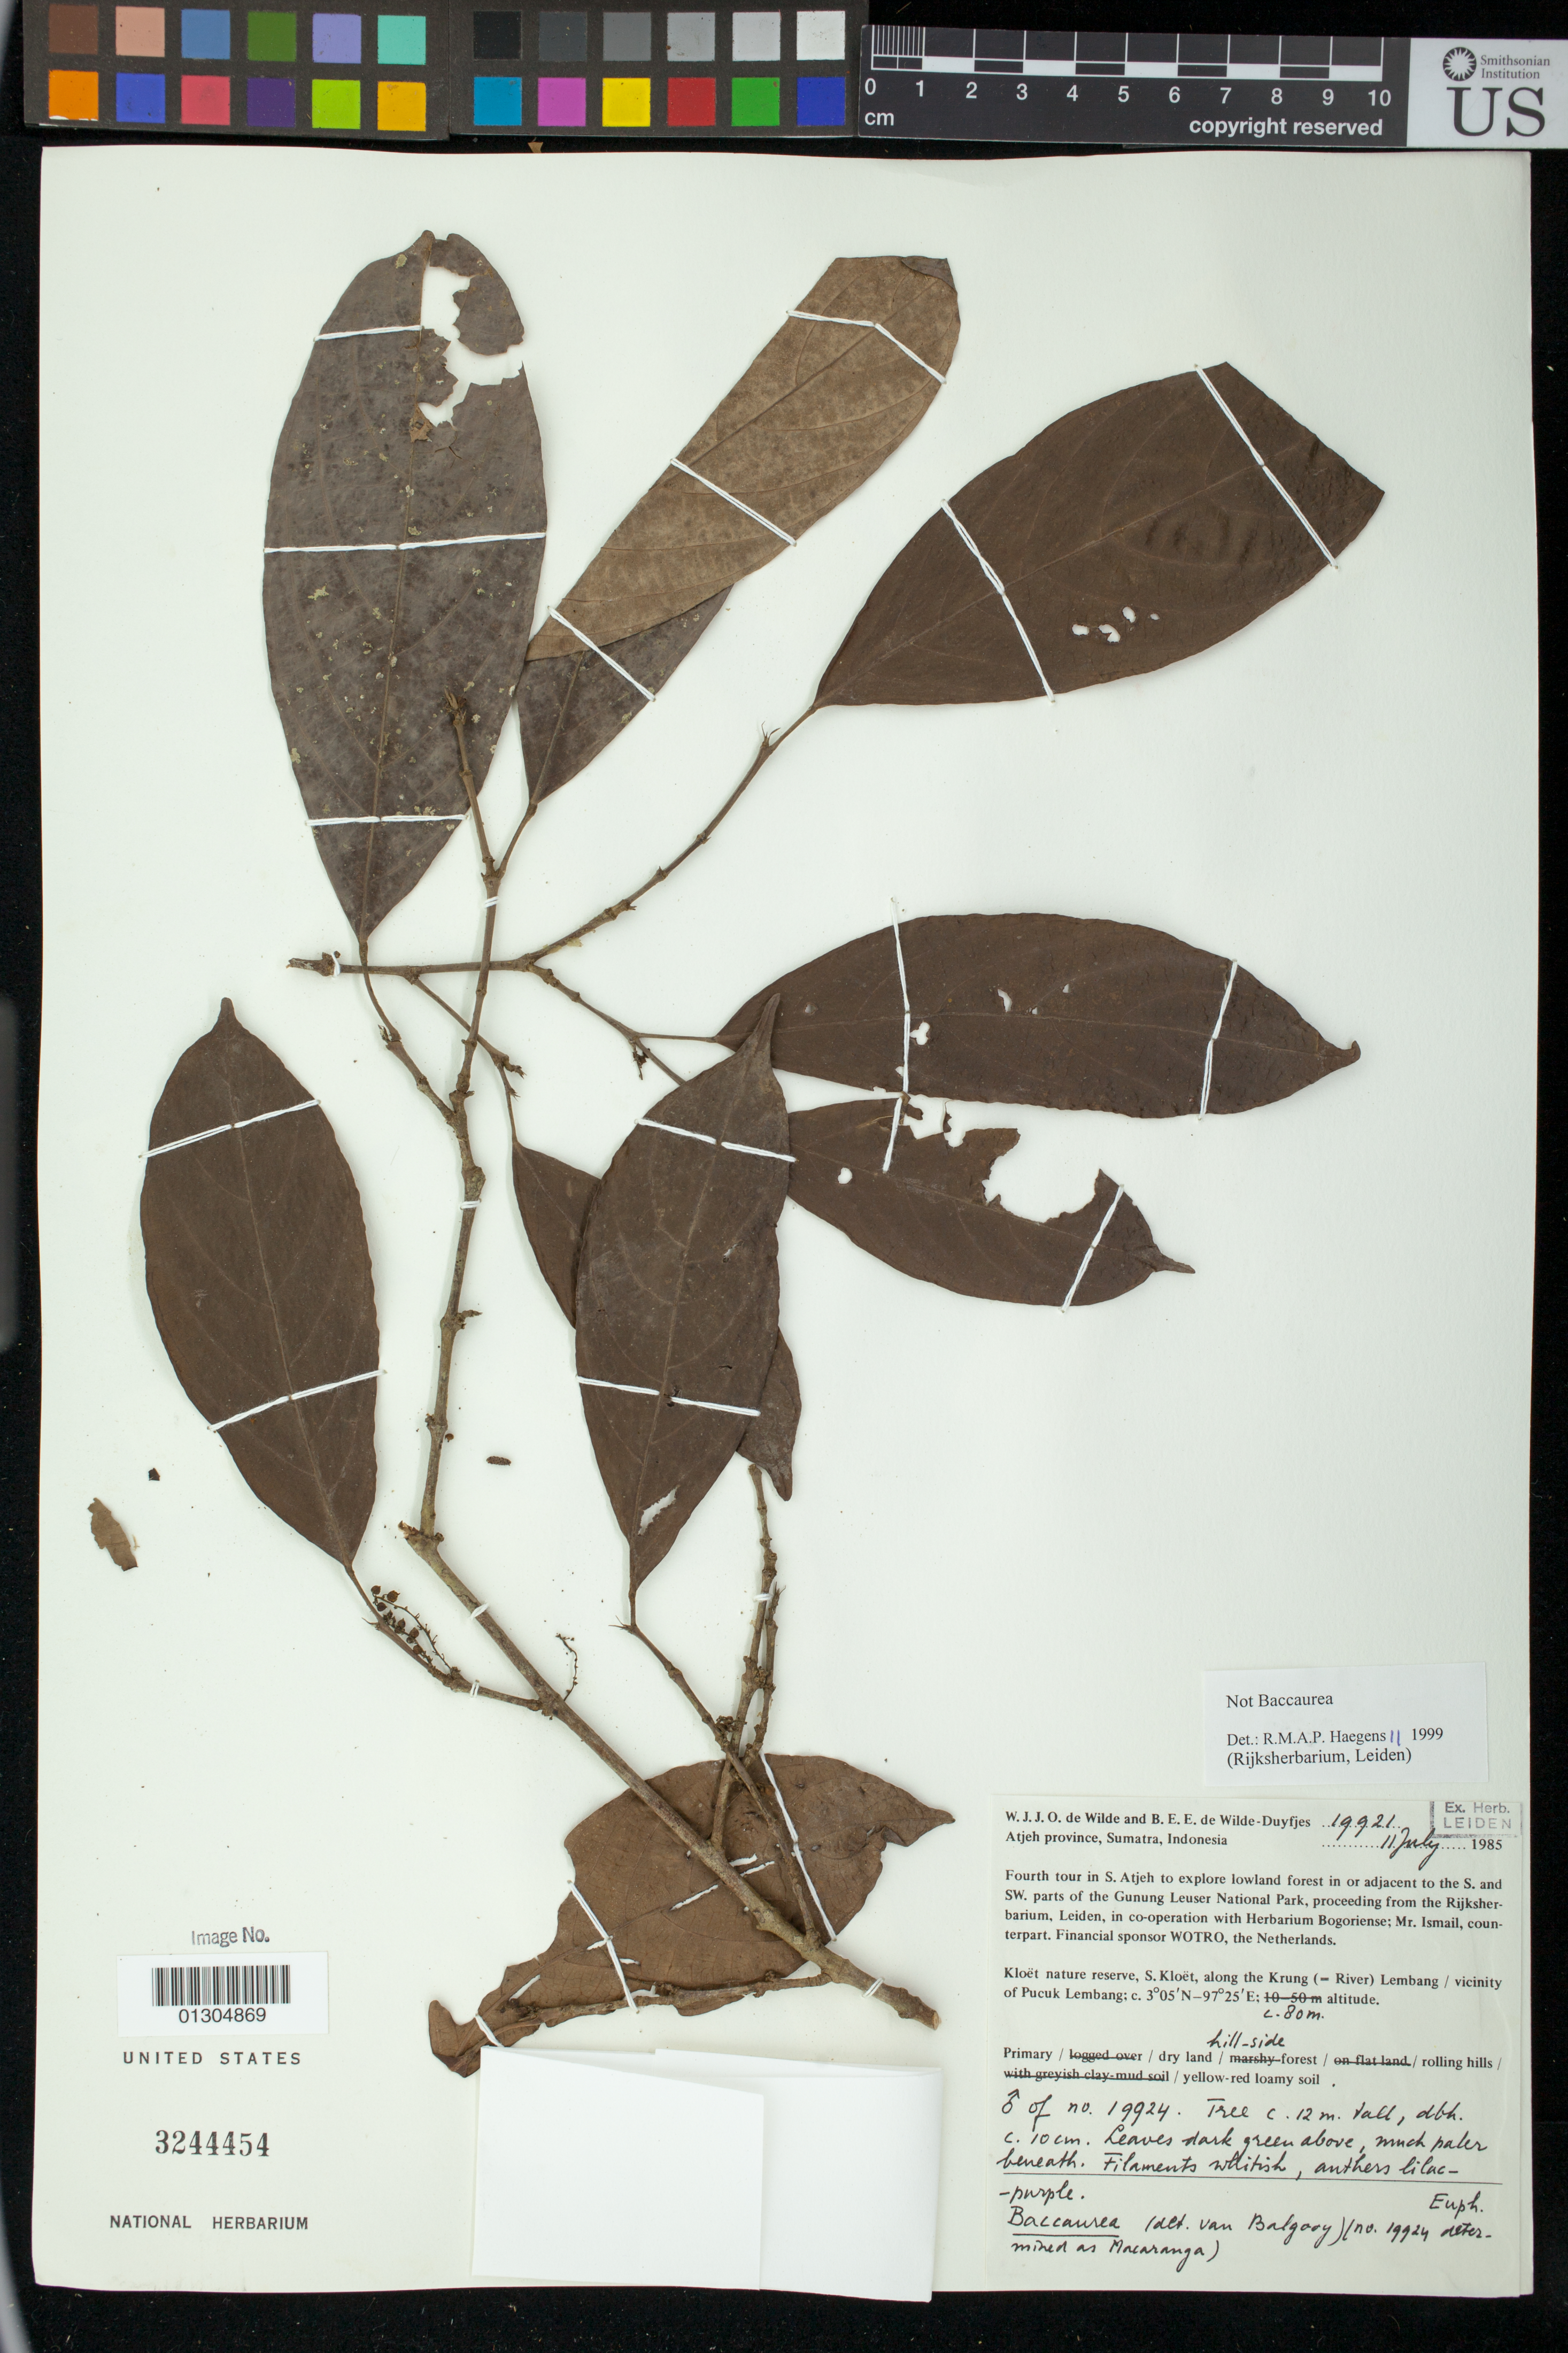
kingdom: Plantae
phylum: Tracheophyta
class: Magnoliopsida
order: Malpighiales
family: Euphorbiaceae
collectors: W. J. de Wilde & B. E. de Wilde-Duyfjes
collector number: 19921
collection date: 1985-07-11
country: Indonesia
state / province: Sumatra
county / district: Aceh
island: Sumatra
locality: Atjeh Province,Sumatra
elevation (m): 80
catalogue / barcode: US 3244454